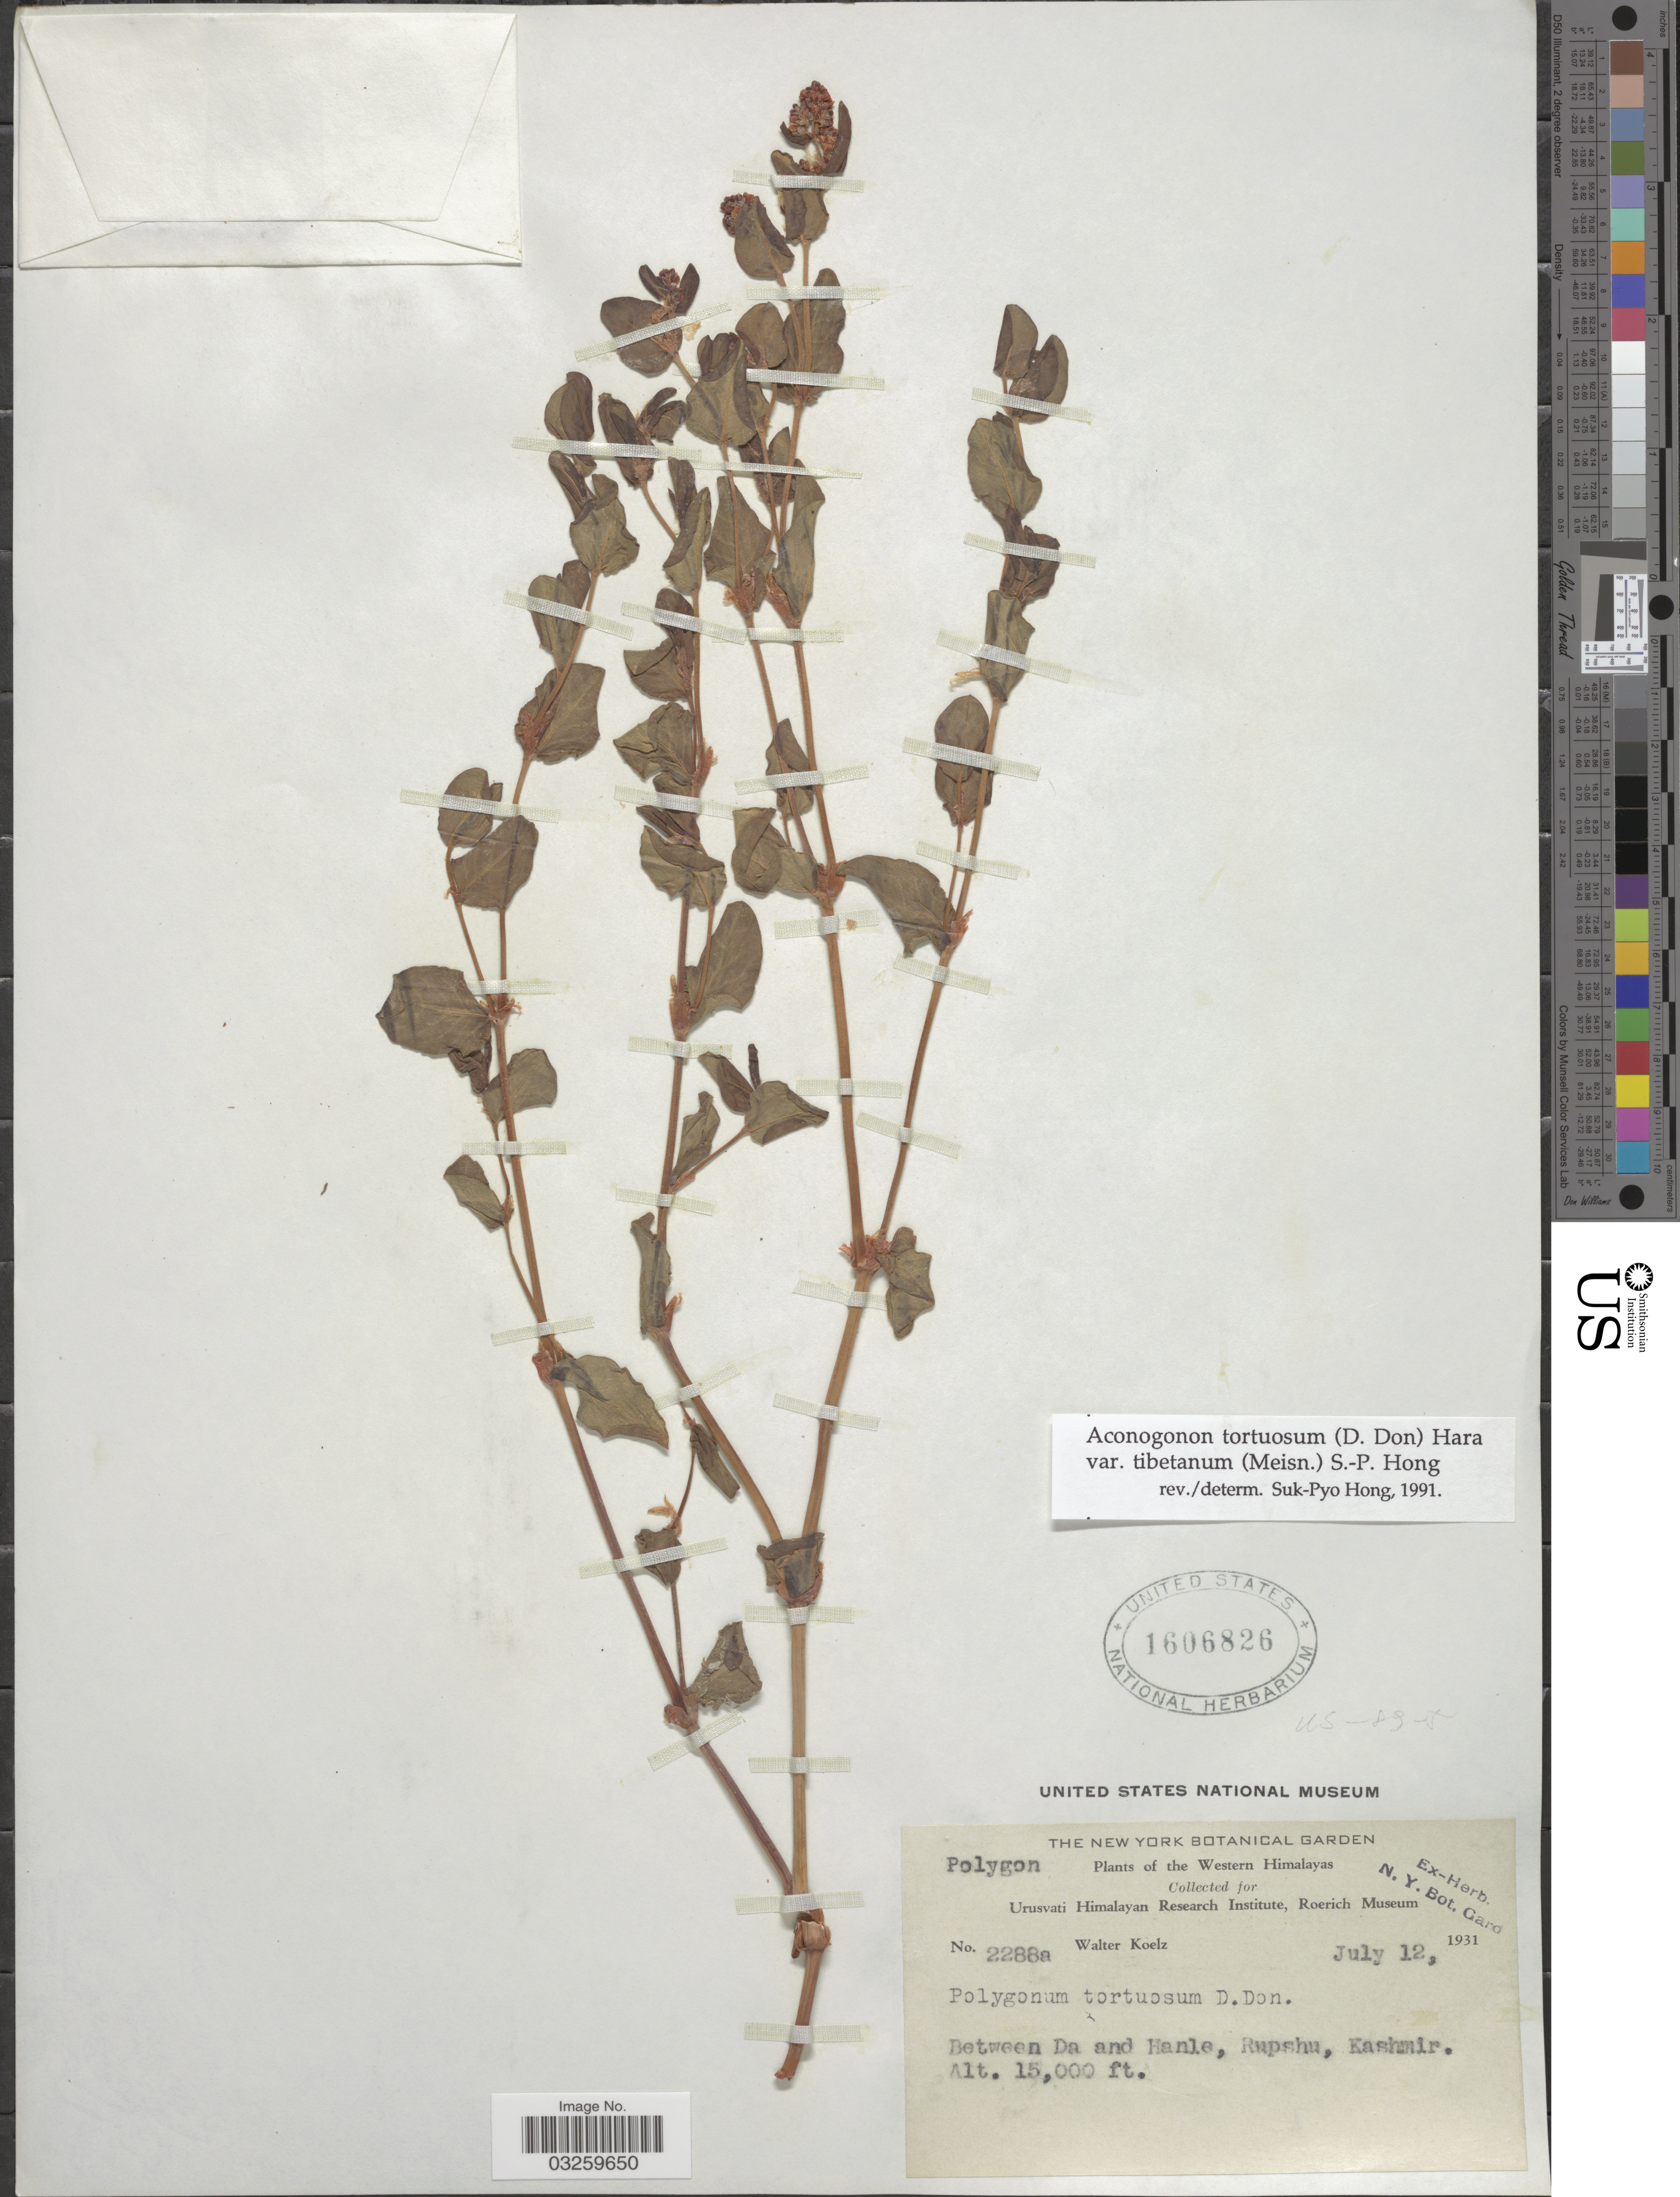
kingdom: Plantae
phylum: Tracheophyta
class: Magnoliopsida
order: Caryophyllales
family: Polygonaceae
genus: Koenigia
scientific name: Koenigia tortuosa var. tortuosa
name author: (D. Don) T.M. Schust. & Reveal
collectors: W. N. Koelz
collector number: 2288a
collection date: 1931-07-12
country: India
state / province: Jammu and Kashmir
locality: Western Himalayas. Between Da and Hanle, Rupshu, Kashmir.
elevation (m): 4572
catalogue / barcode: US 1606826